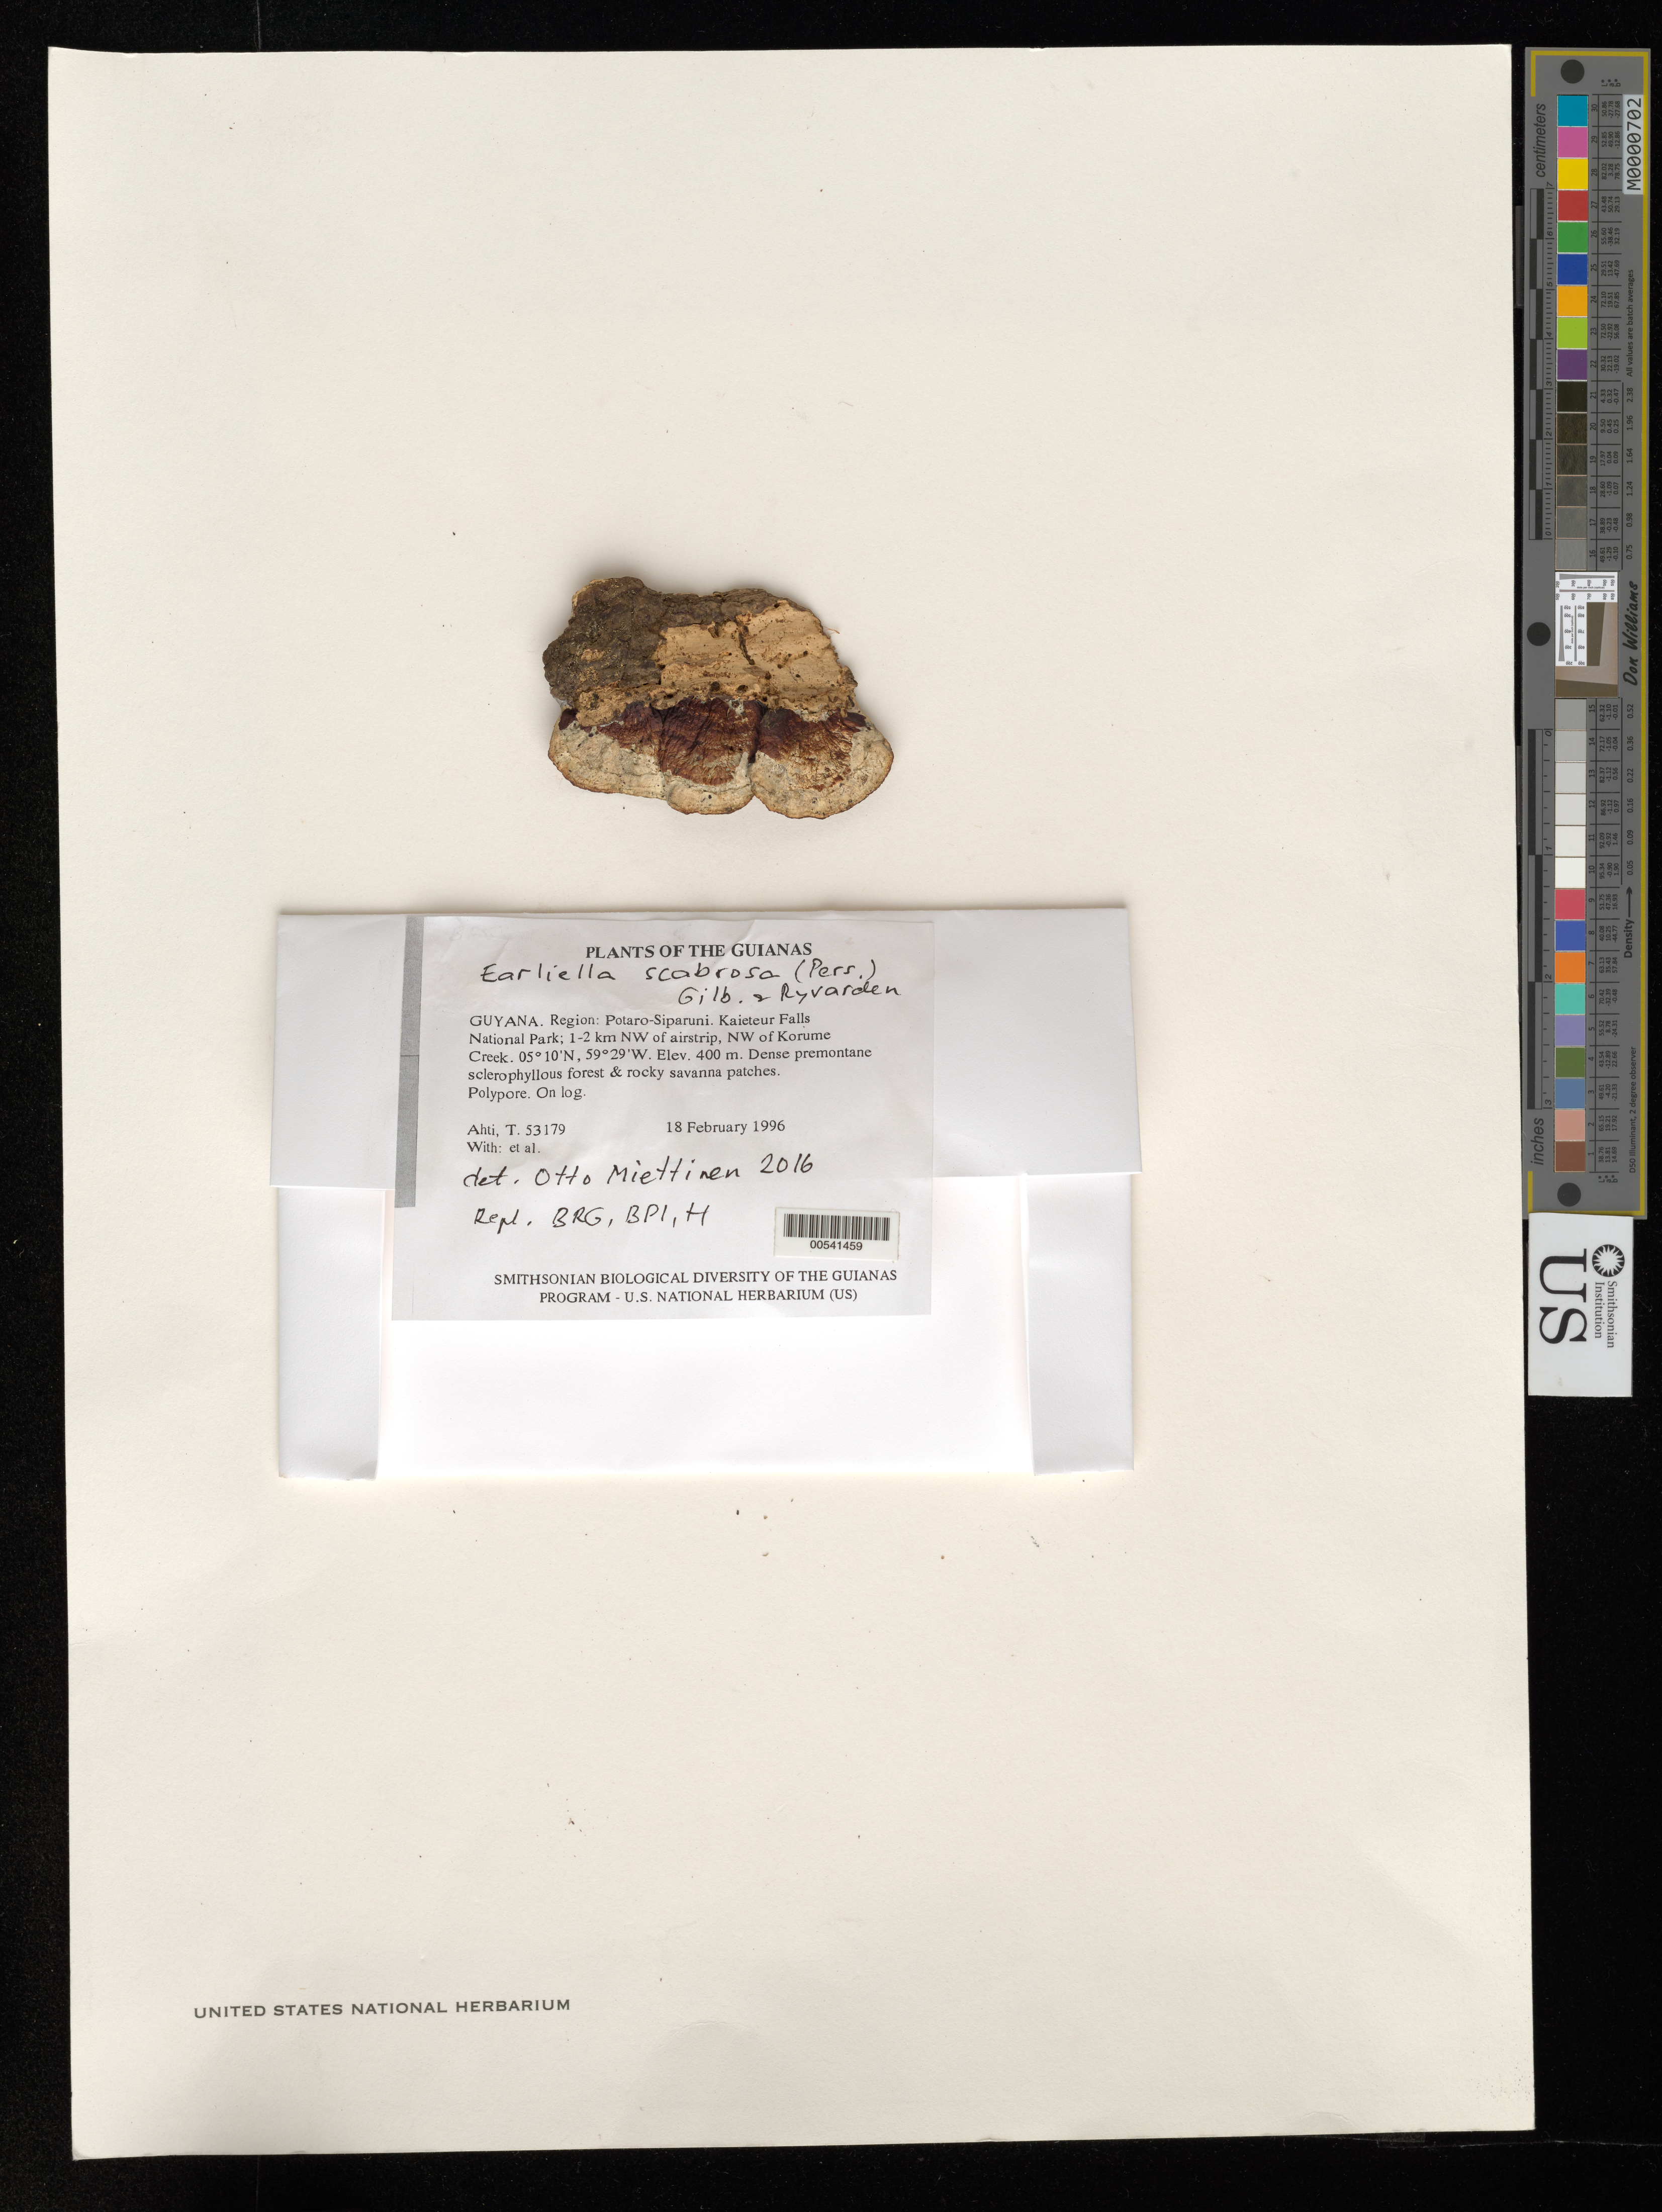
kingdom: Fungi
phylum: Basidiomycota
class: Agaricomycetes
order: Polyporales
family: Polyporaceae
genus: Earliella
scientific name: Earliella scabrosa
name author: (Pers.) Gilb. & Ryvarden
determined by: Miettinen, Otto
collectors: T. T. Ahti et al.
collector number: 53179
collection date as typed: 18 February 1996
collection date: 1996-02-18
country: Guyana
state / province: Potaro-Siparuni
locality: Kaieteur Falls National Park; 1-2 km NW of airstrip, NW of Korume Creek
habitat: Dense premontane sclerophyllous forest & rocky savanna patches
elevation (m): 400